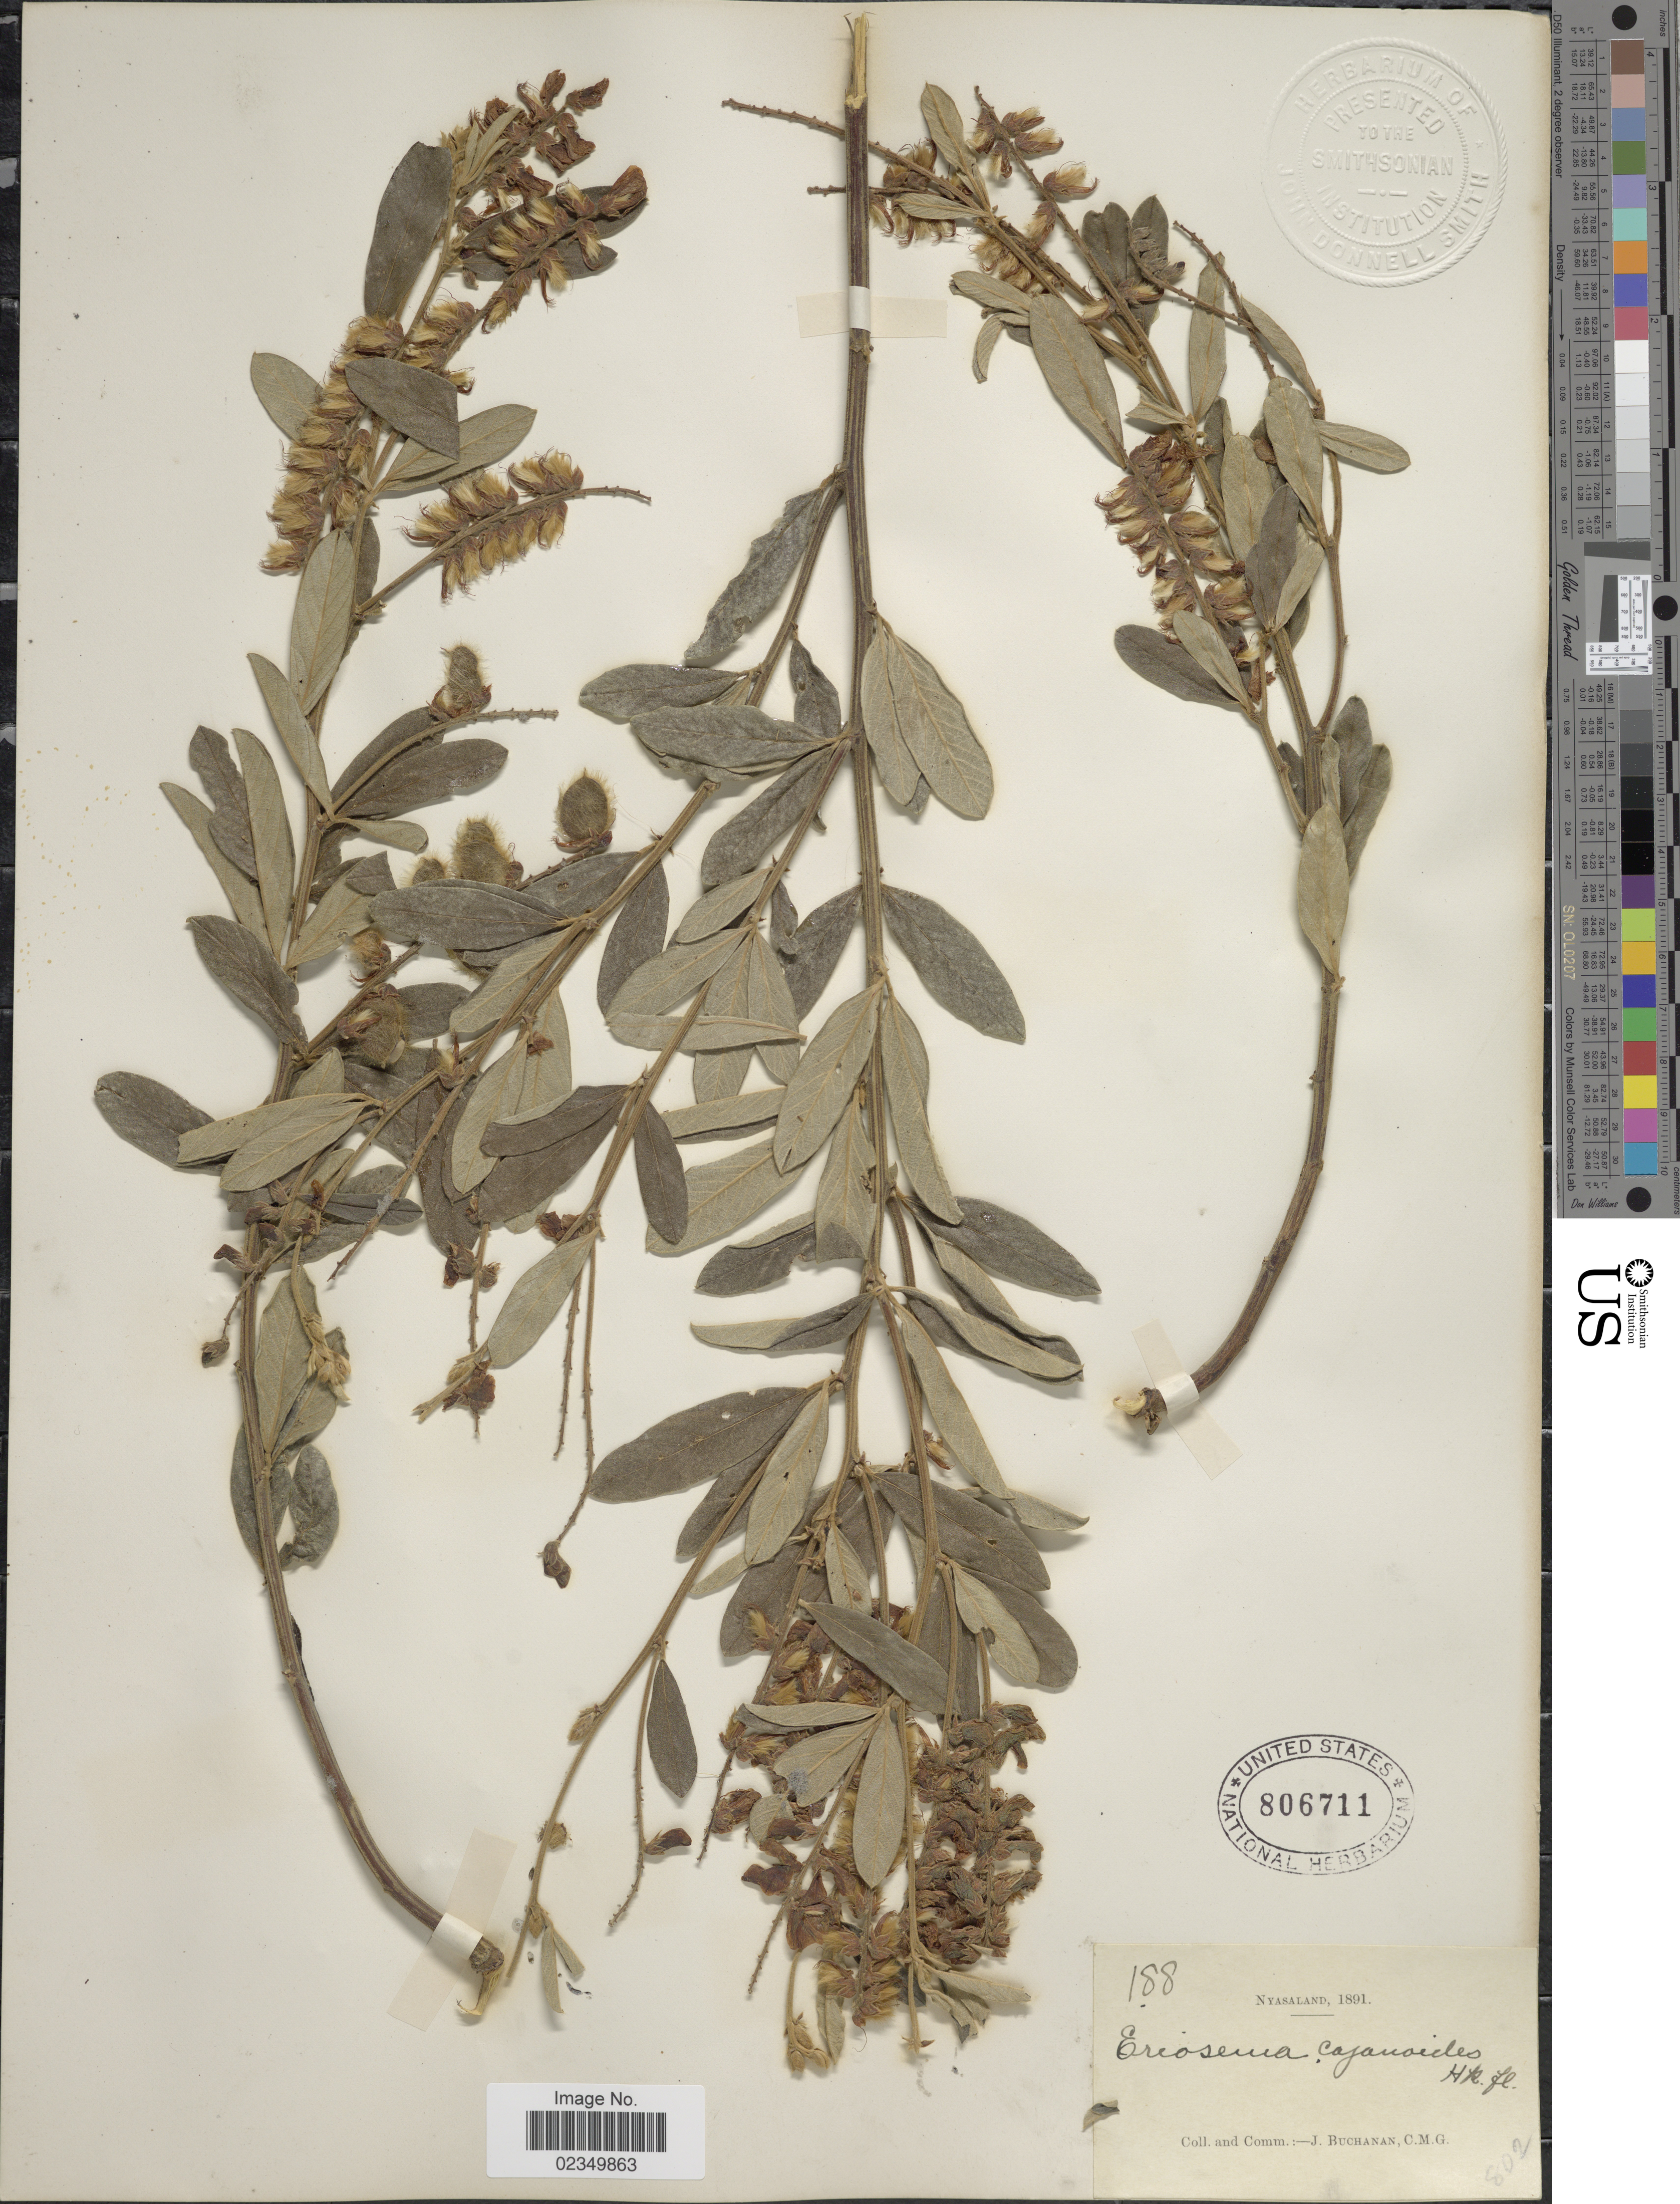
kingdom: Plantae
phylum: Tracheophyta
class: Magnoliopsida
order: Fabales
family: Fabaceae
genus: Eriosema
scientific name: Eriosema cajanoides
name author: (Guill. & Perr.) Hook. f.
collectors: J. Buchanan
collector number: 188/802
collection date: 1891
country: Malawi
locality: Nyasaland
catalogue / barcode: US 806711